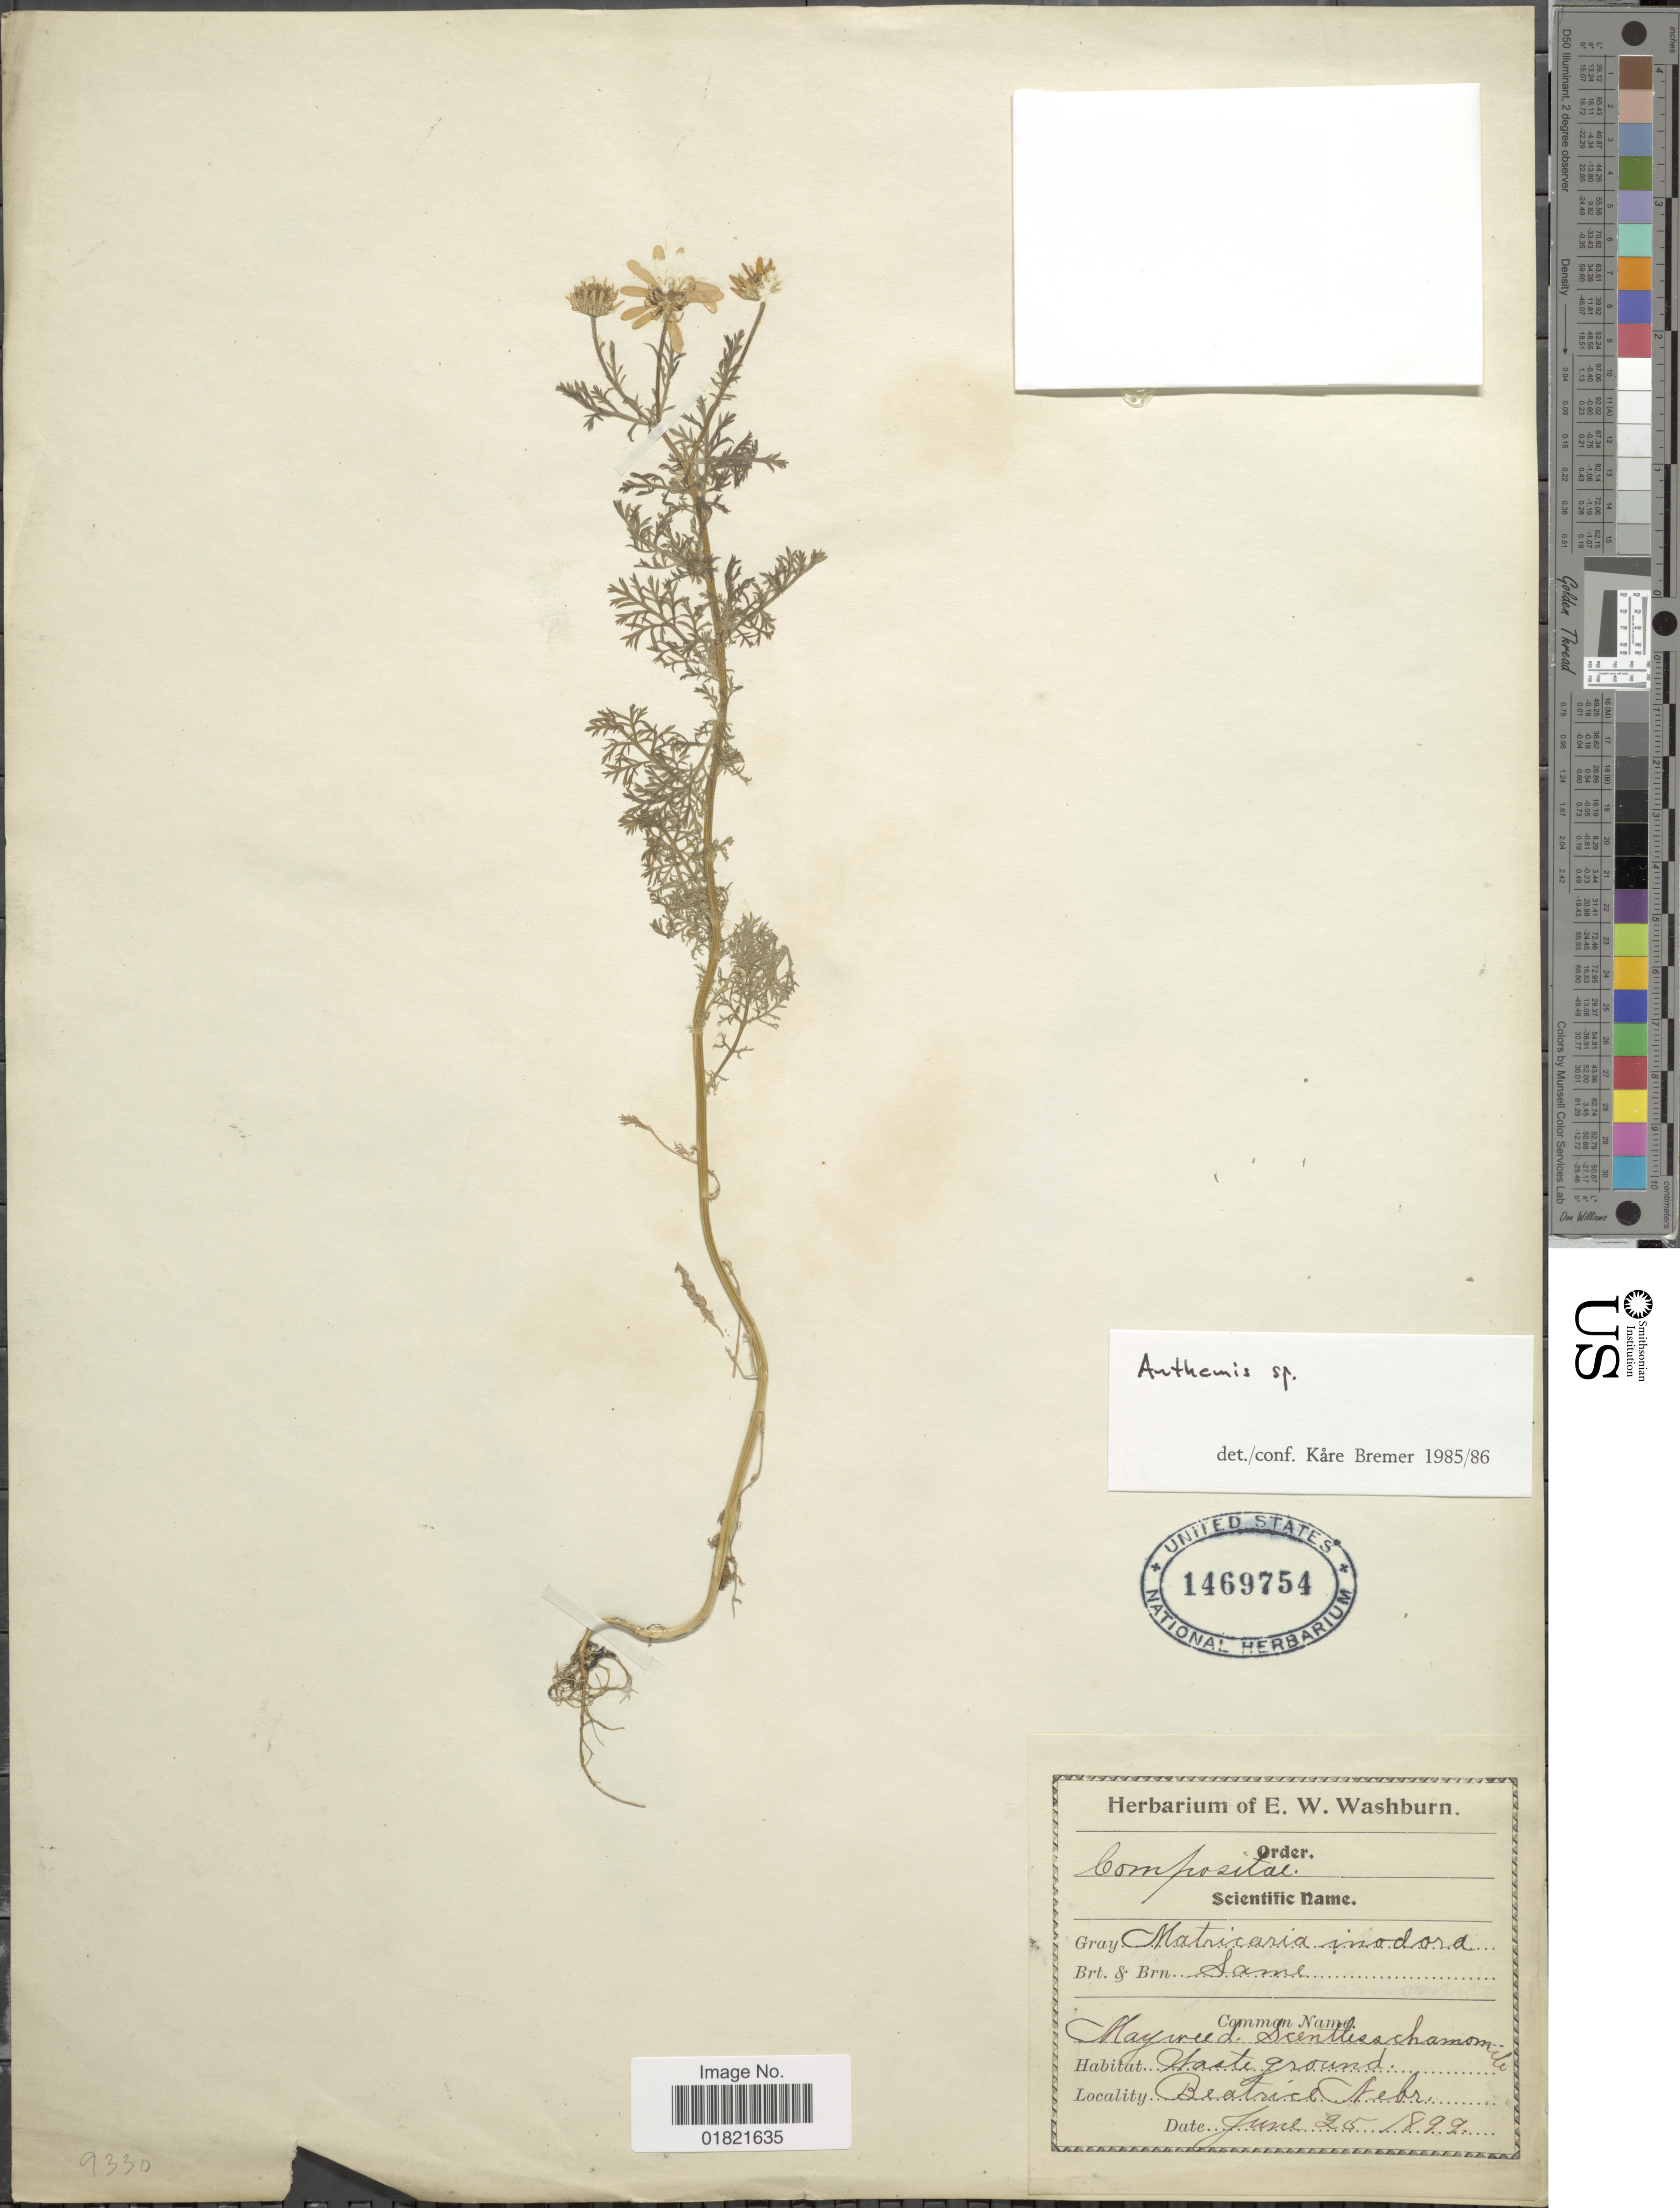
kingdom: Plantae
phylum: Tracheophyta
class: Magnoliopsida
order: Asterales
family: Asteraceae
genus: Anthemis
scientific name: Anthemis sp.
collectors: ex herb. E. W. Washburn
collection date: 1899-06-25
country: United States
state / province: Nebraska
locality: Beatrice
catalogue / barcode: US 1469754